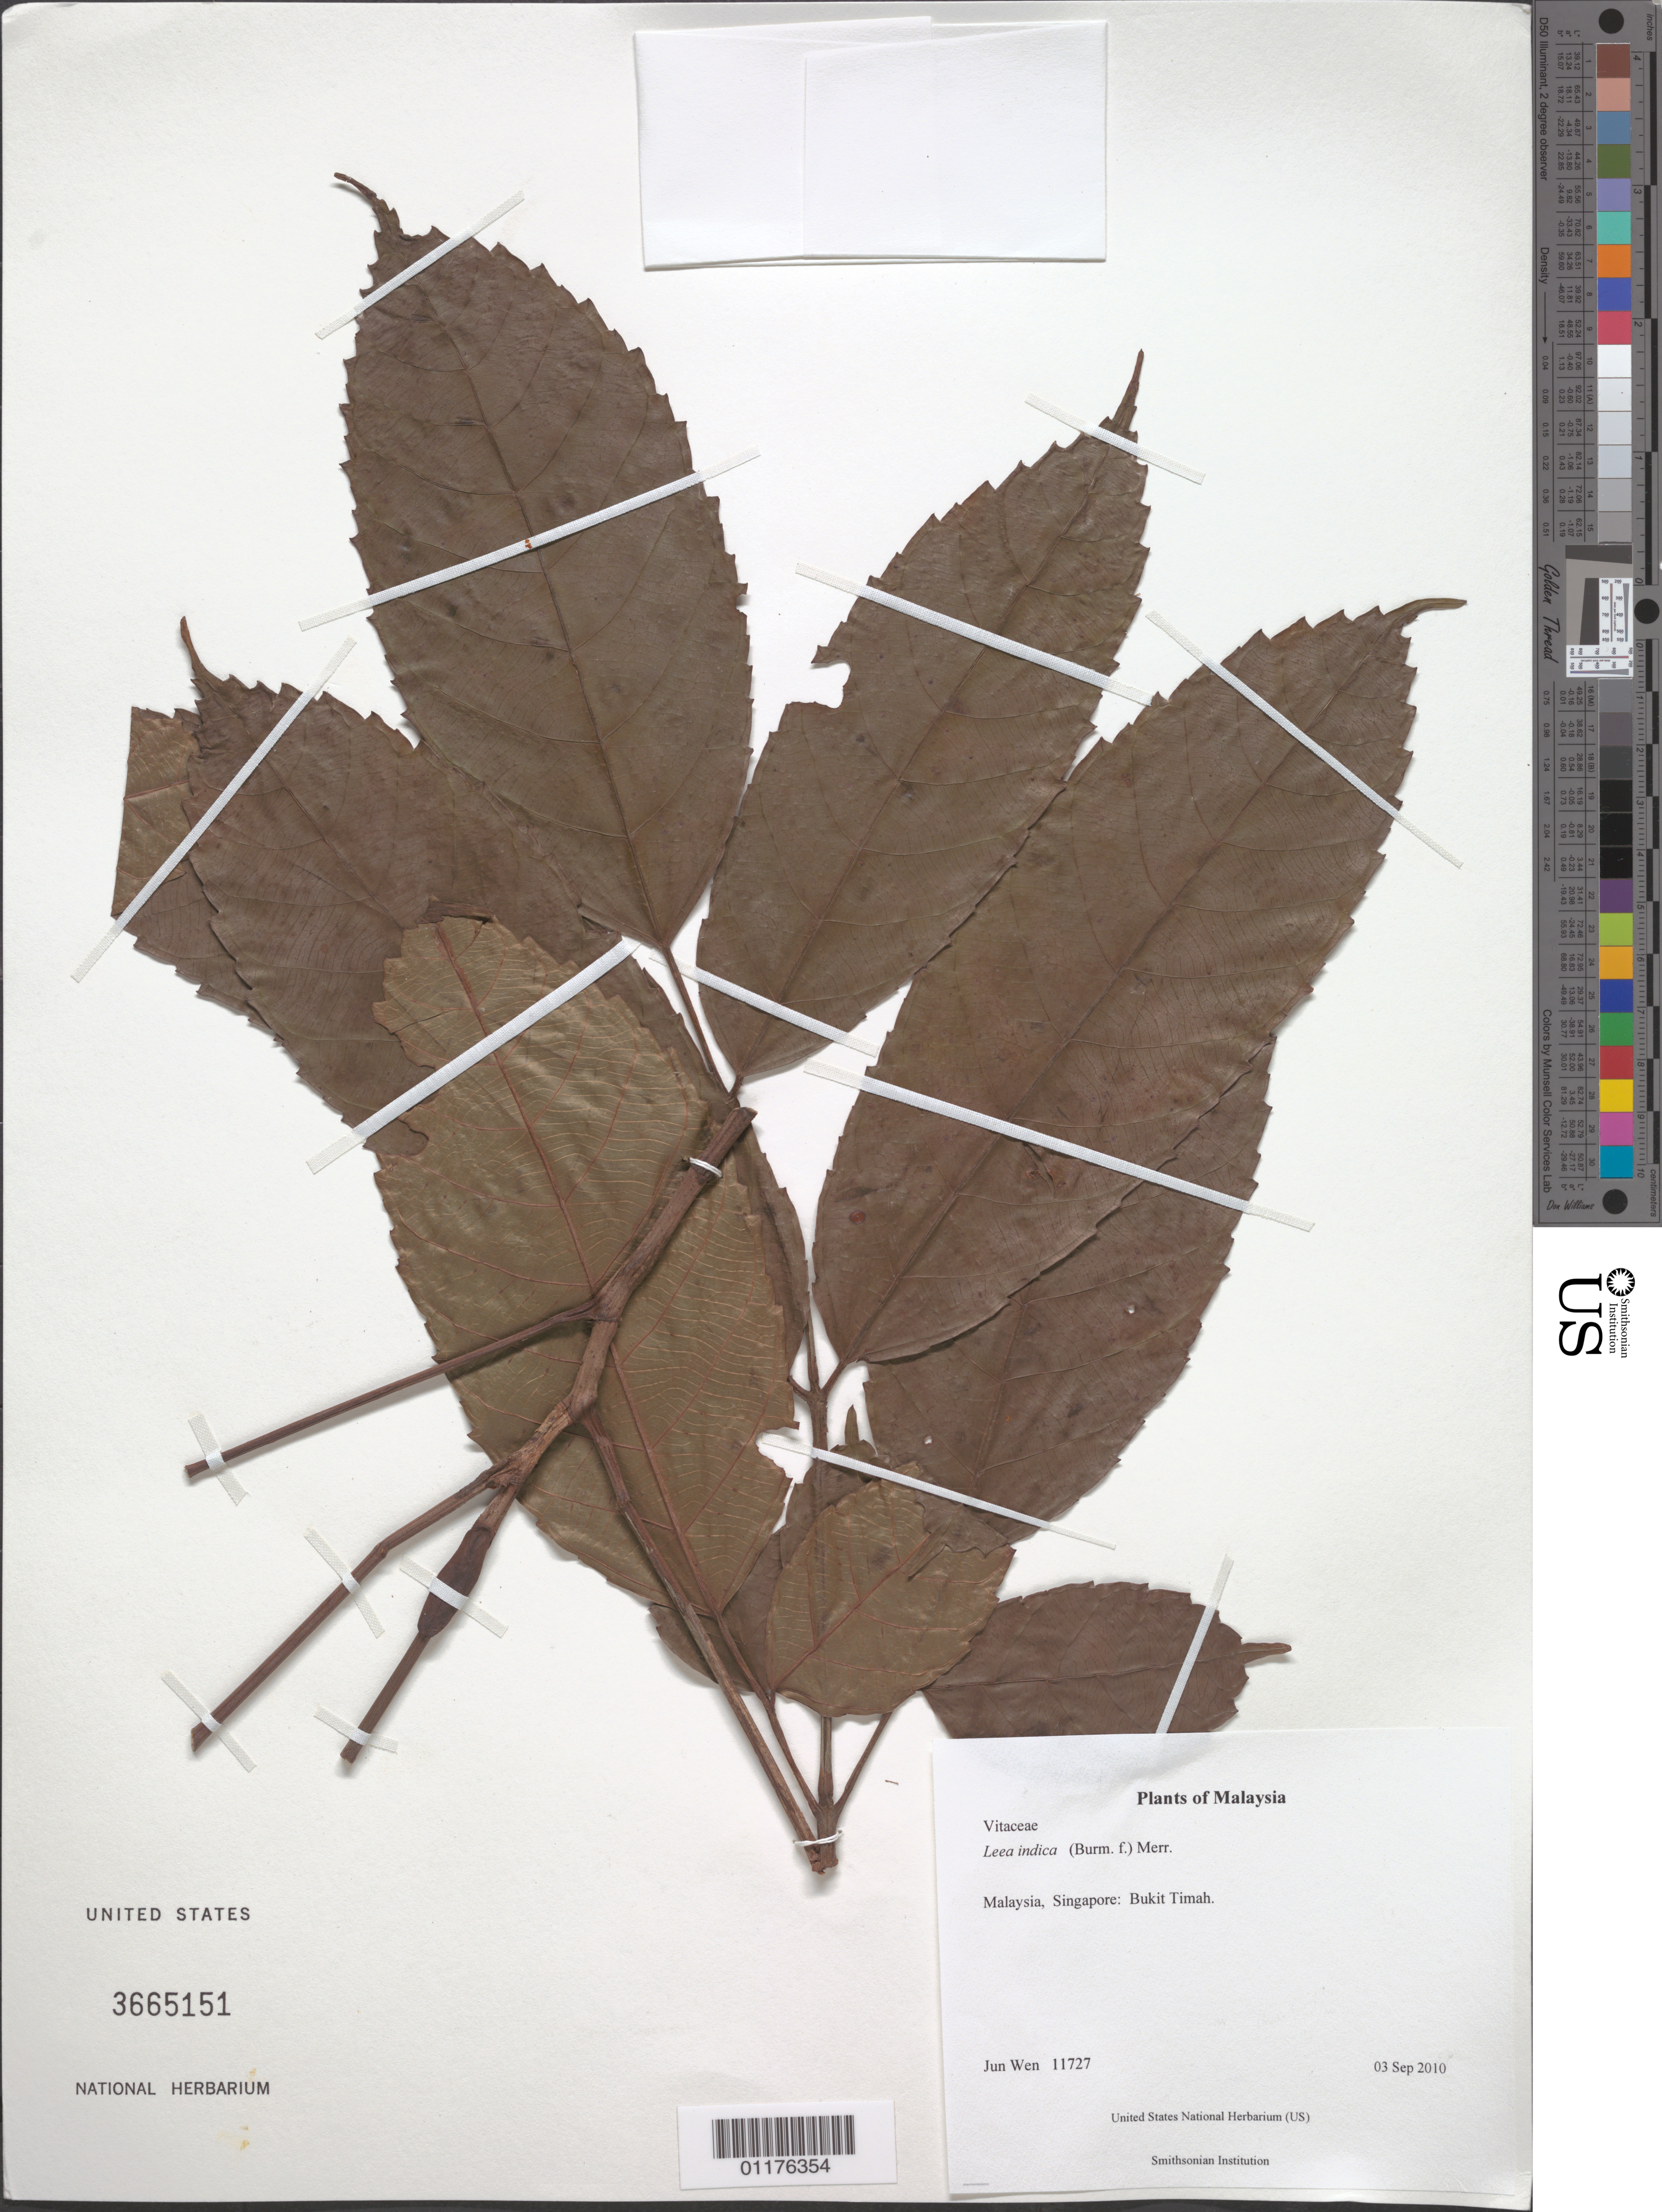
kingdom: Plantae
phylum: Tracheophyta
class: Magnoliopsida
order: Vitales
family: Vitaceae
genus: Leea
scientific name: Leea indica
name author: (Burm. f.) Merr.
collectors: J. Wen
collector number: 11727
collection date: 2010-09-03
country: Malaysia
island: Borneo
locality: Singapore: Bukit Timah.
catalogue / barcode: US 3665151